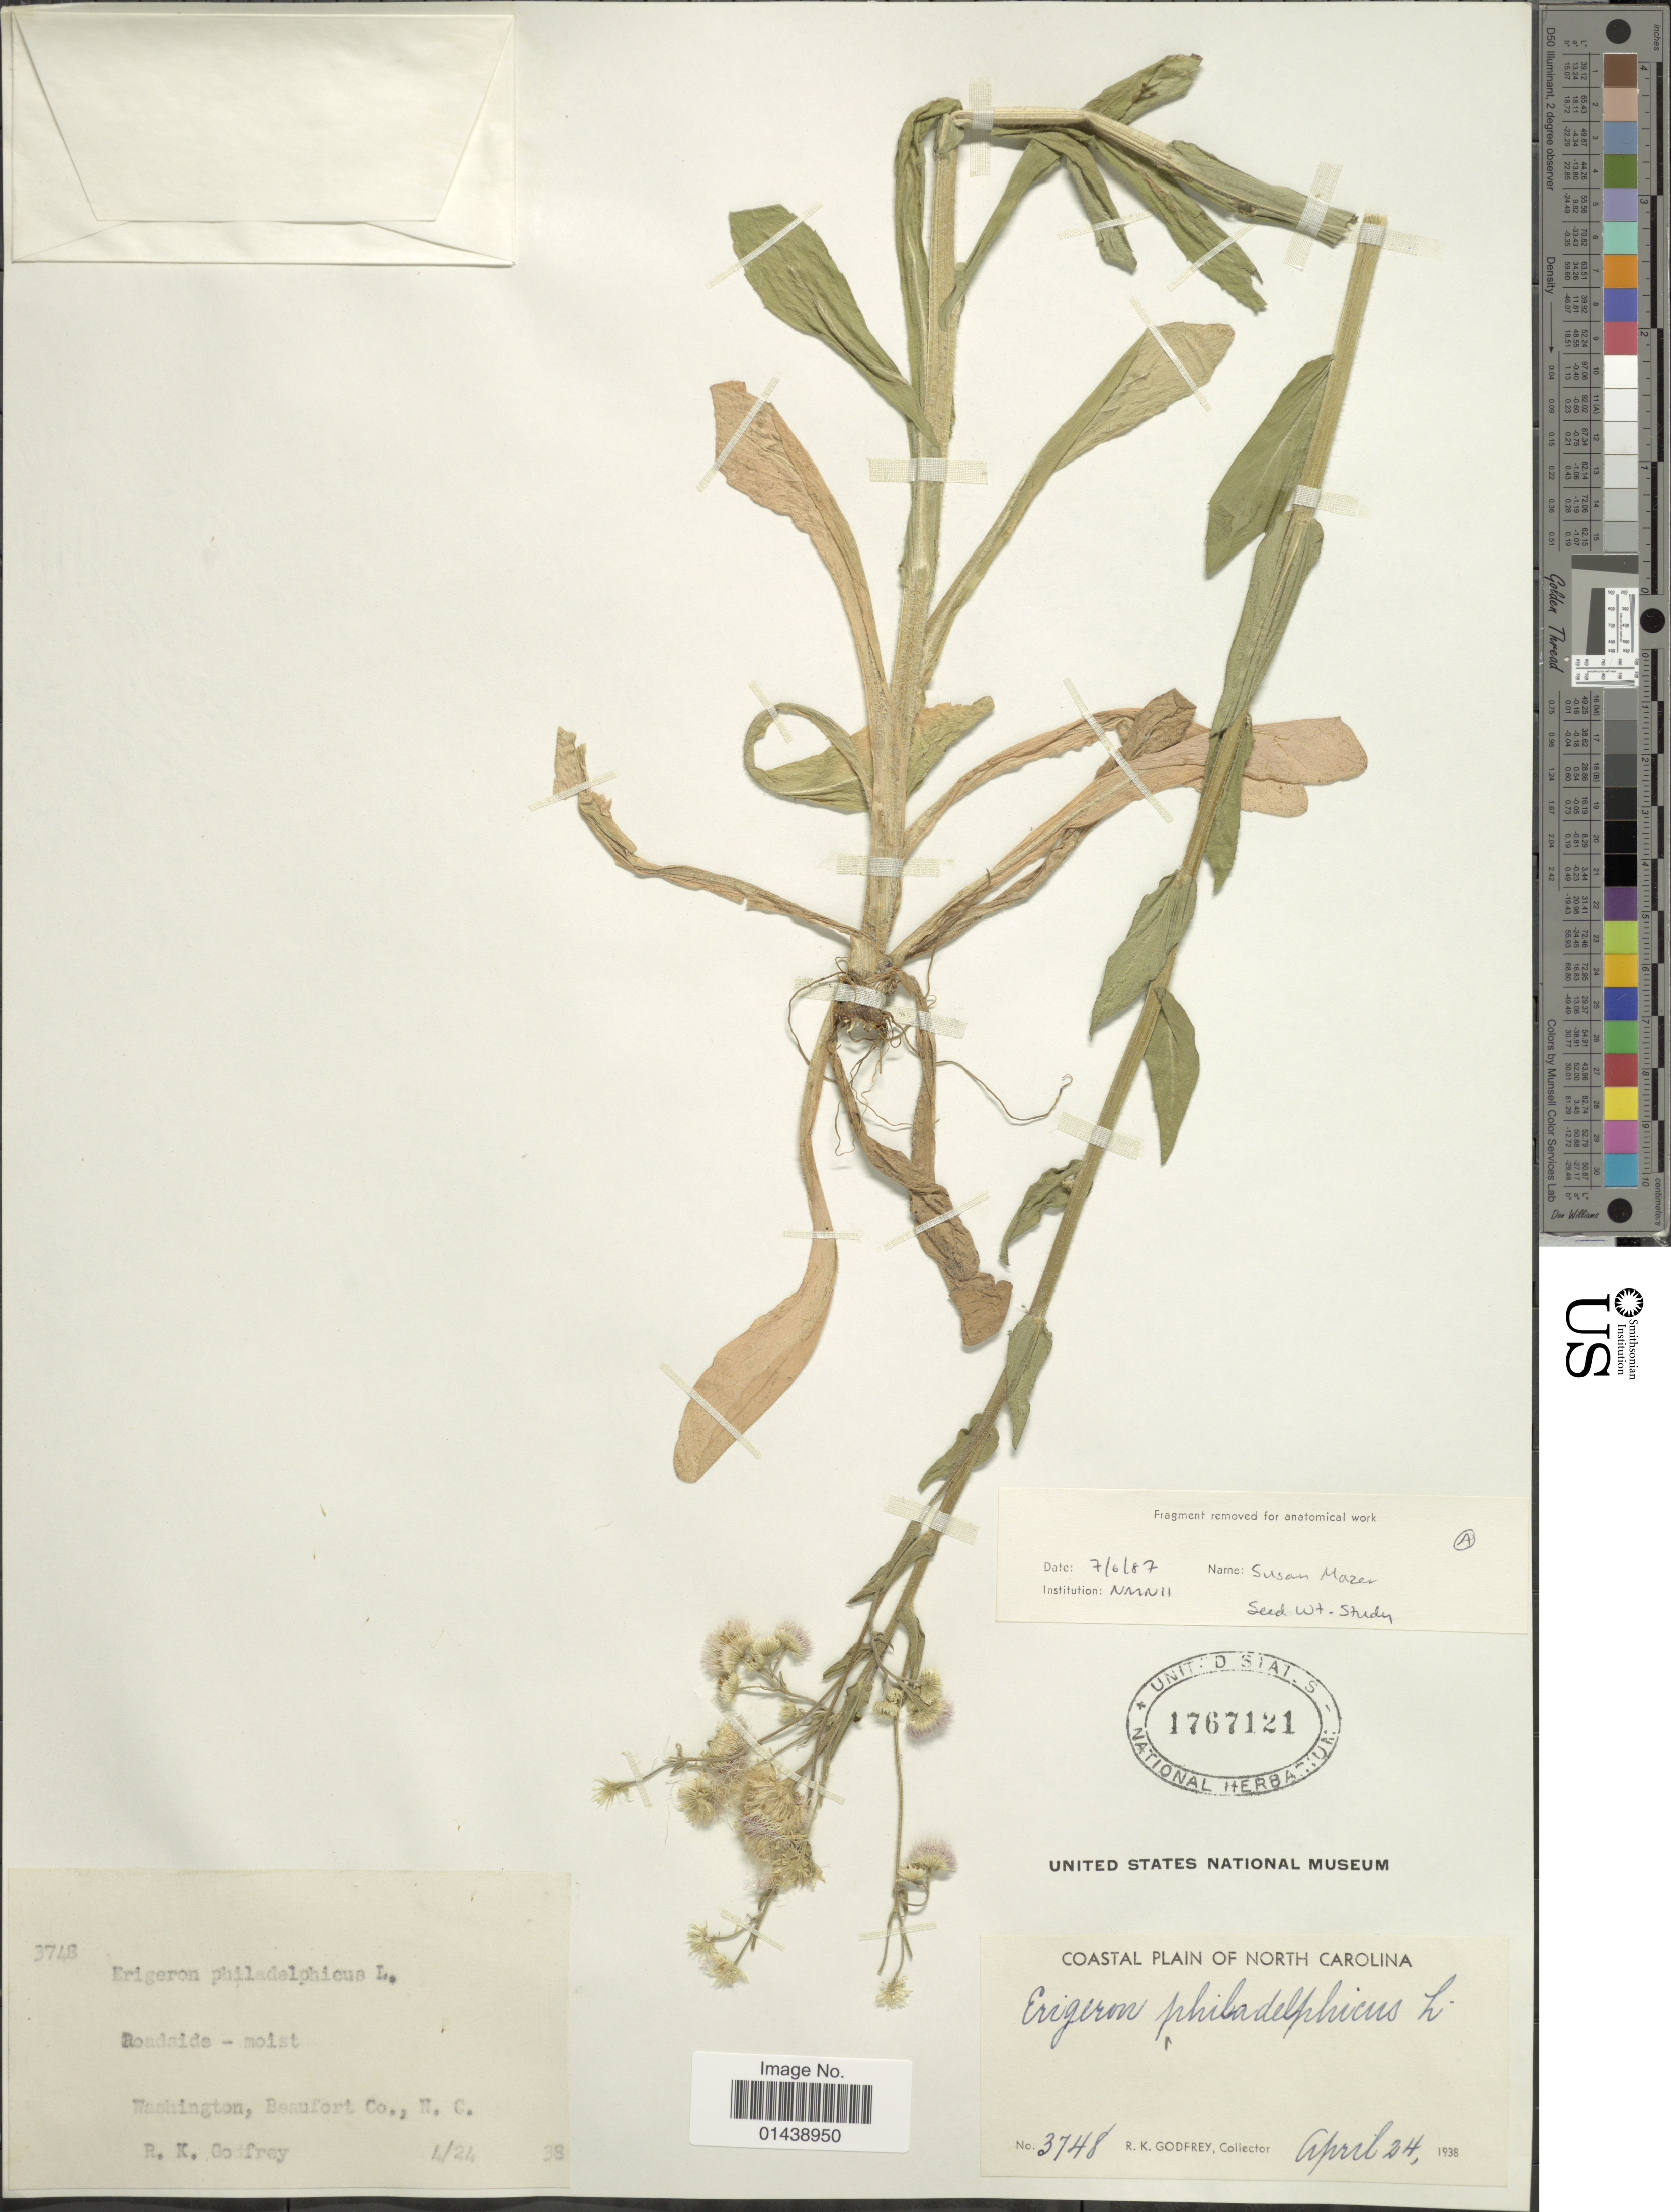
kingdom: Plantae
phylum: Tracheophyta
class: Magnoliopsida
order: Asterales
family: Asteraceae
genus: Erigeron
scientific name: Erigeron philadelphicus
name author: L.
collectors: R. K. Godfrey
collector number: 3748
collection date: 1938-04-24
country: United States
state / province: North Carolina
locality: Coastal. Washington, Beaufort Co.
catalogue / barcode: US 1767121